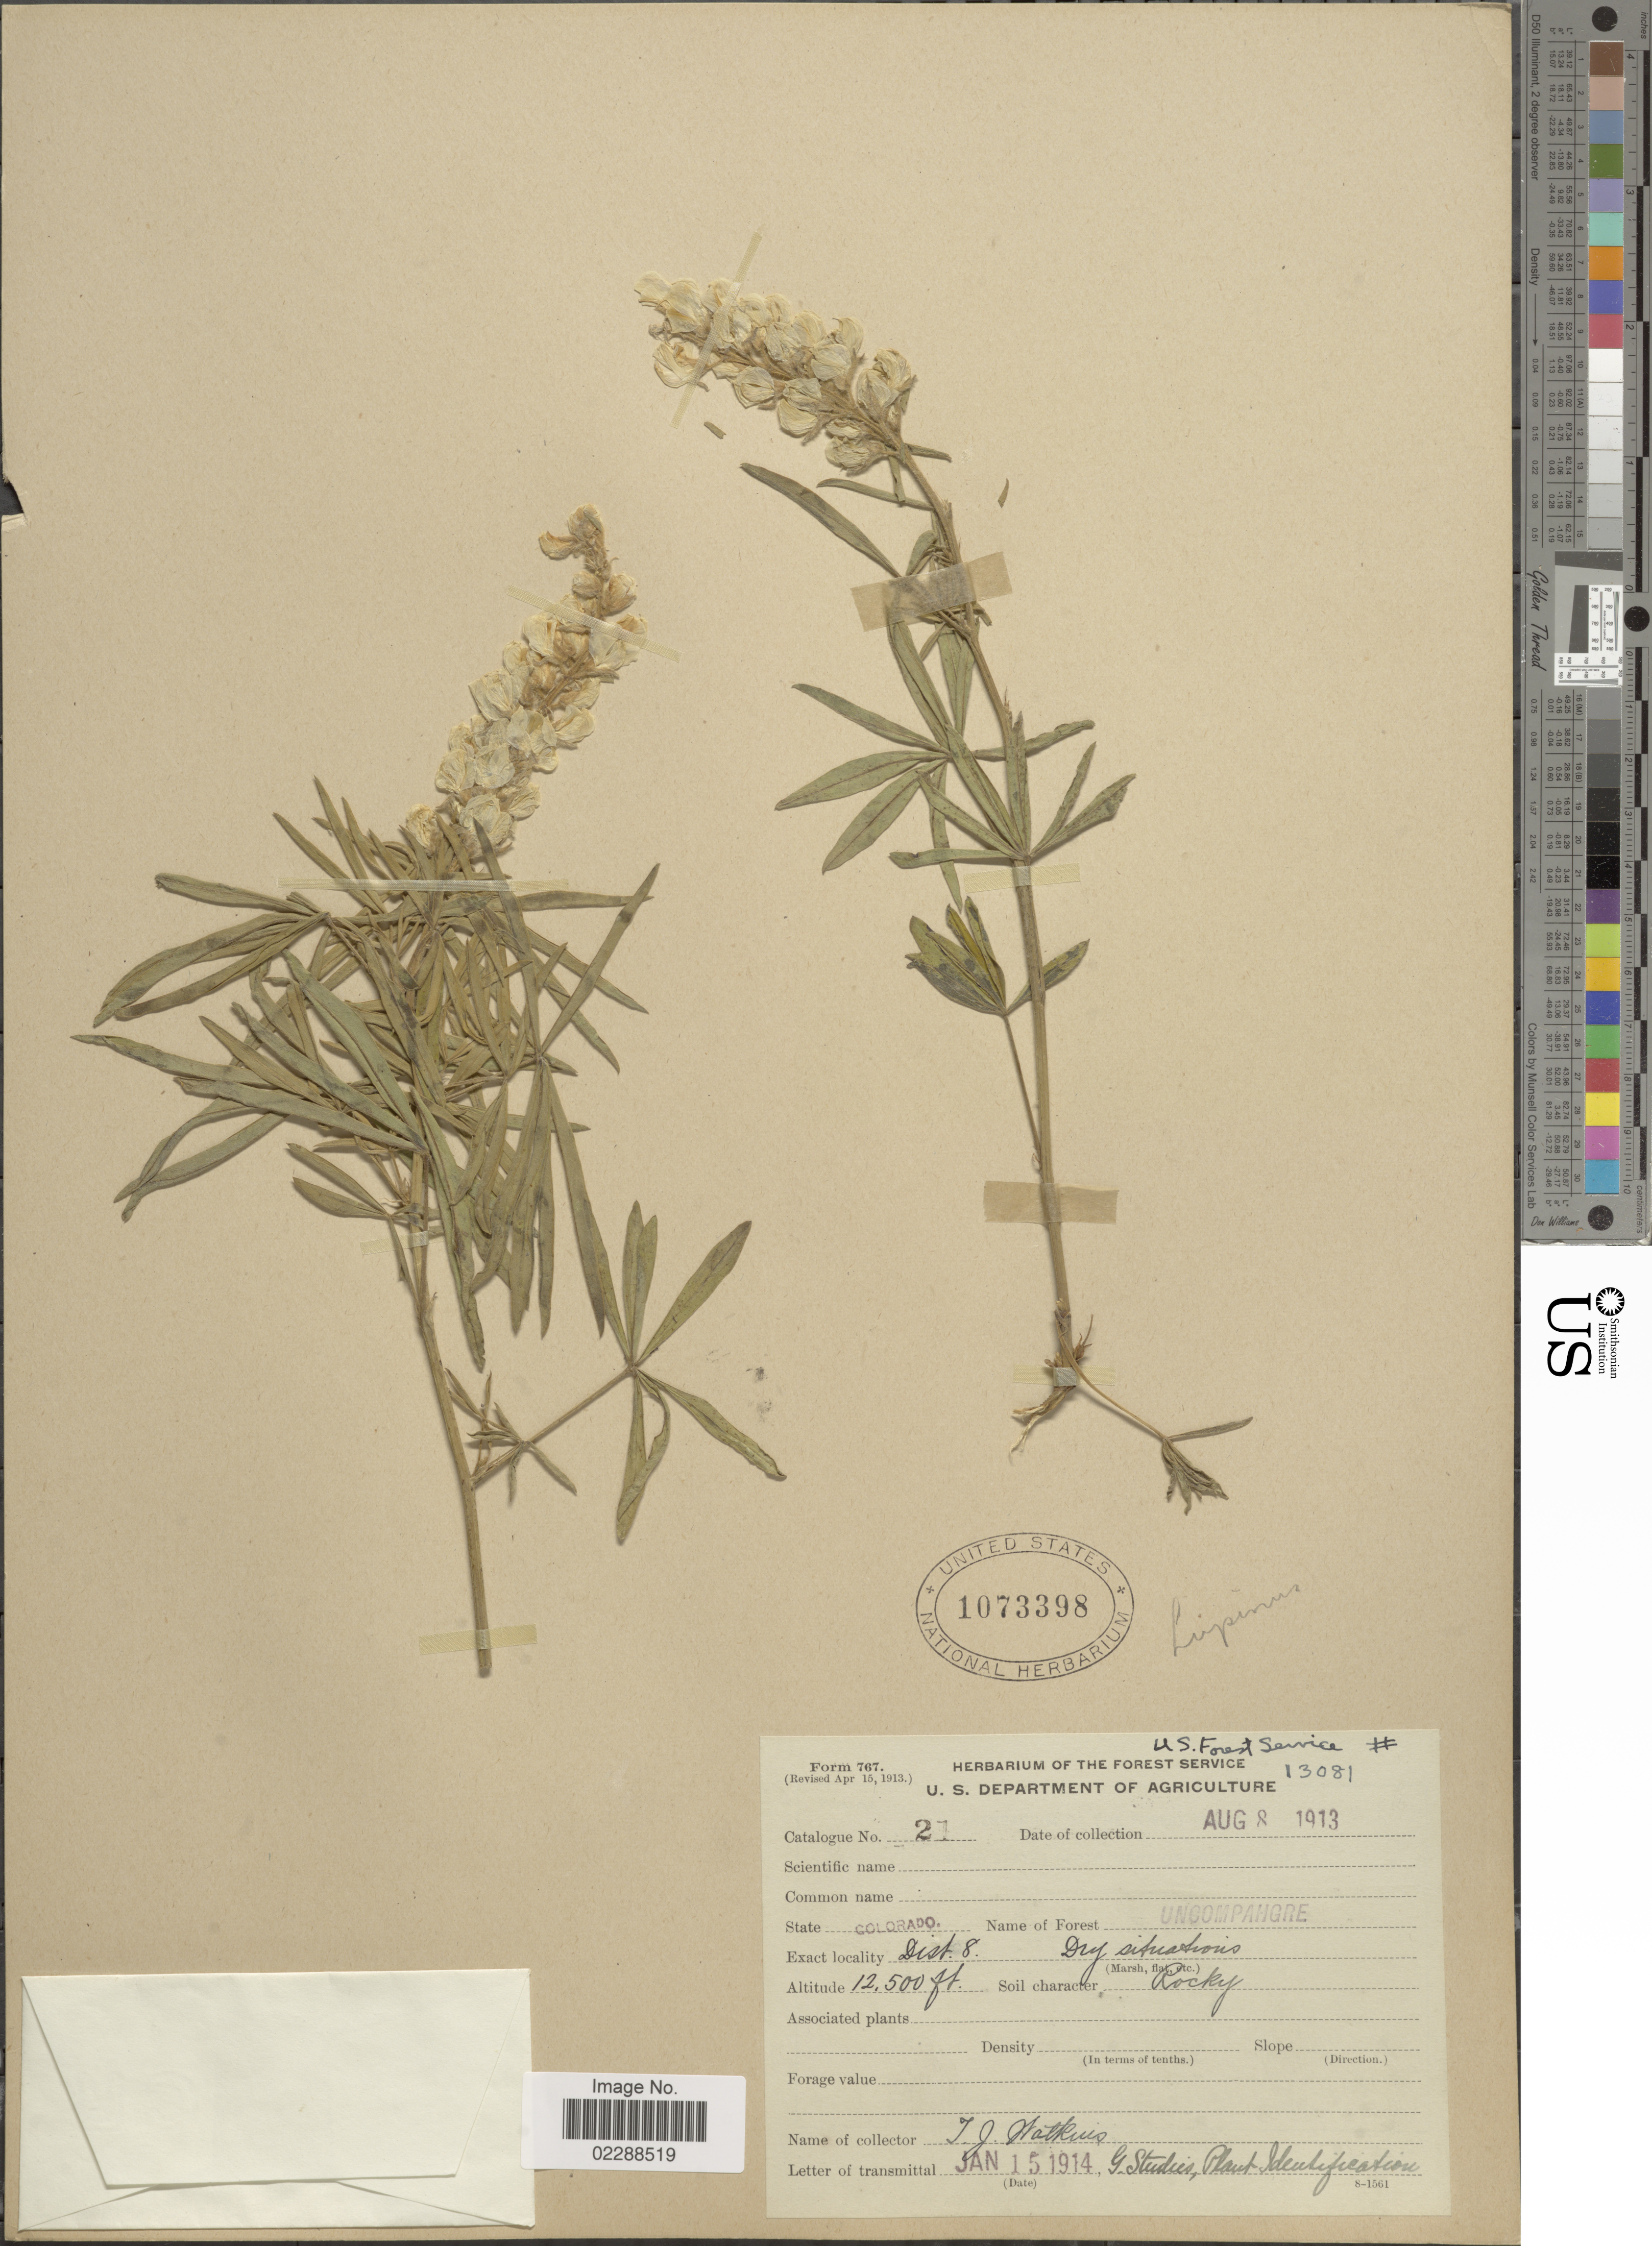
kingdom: Plantae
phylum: Tracheophyta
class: Magnoliopsida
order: Fabales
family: Fabaceae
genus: Lupinus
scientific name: Lupinus sp.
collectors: J. Watkins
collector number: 21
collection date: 1913-08-08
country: United States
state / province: Colorado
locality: State Colorado, Dist. 8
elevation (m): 3810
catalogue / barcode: US 1073398